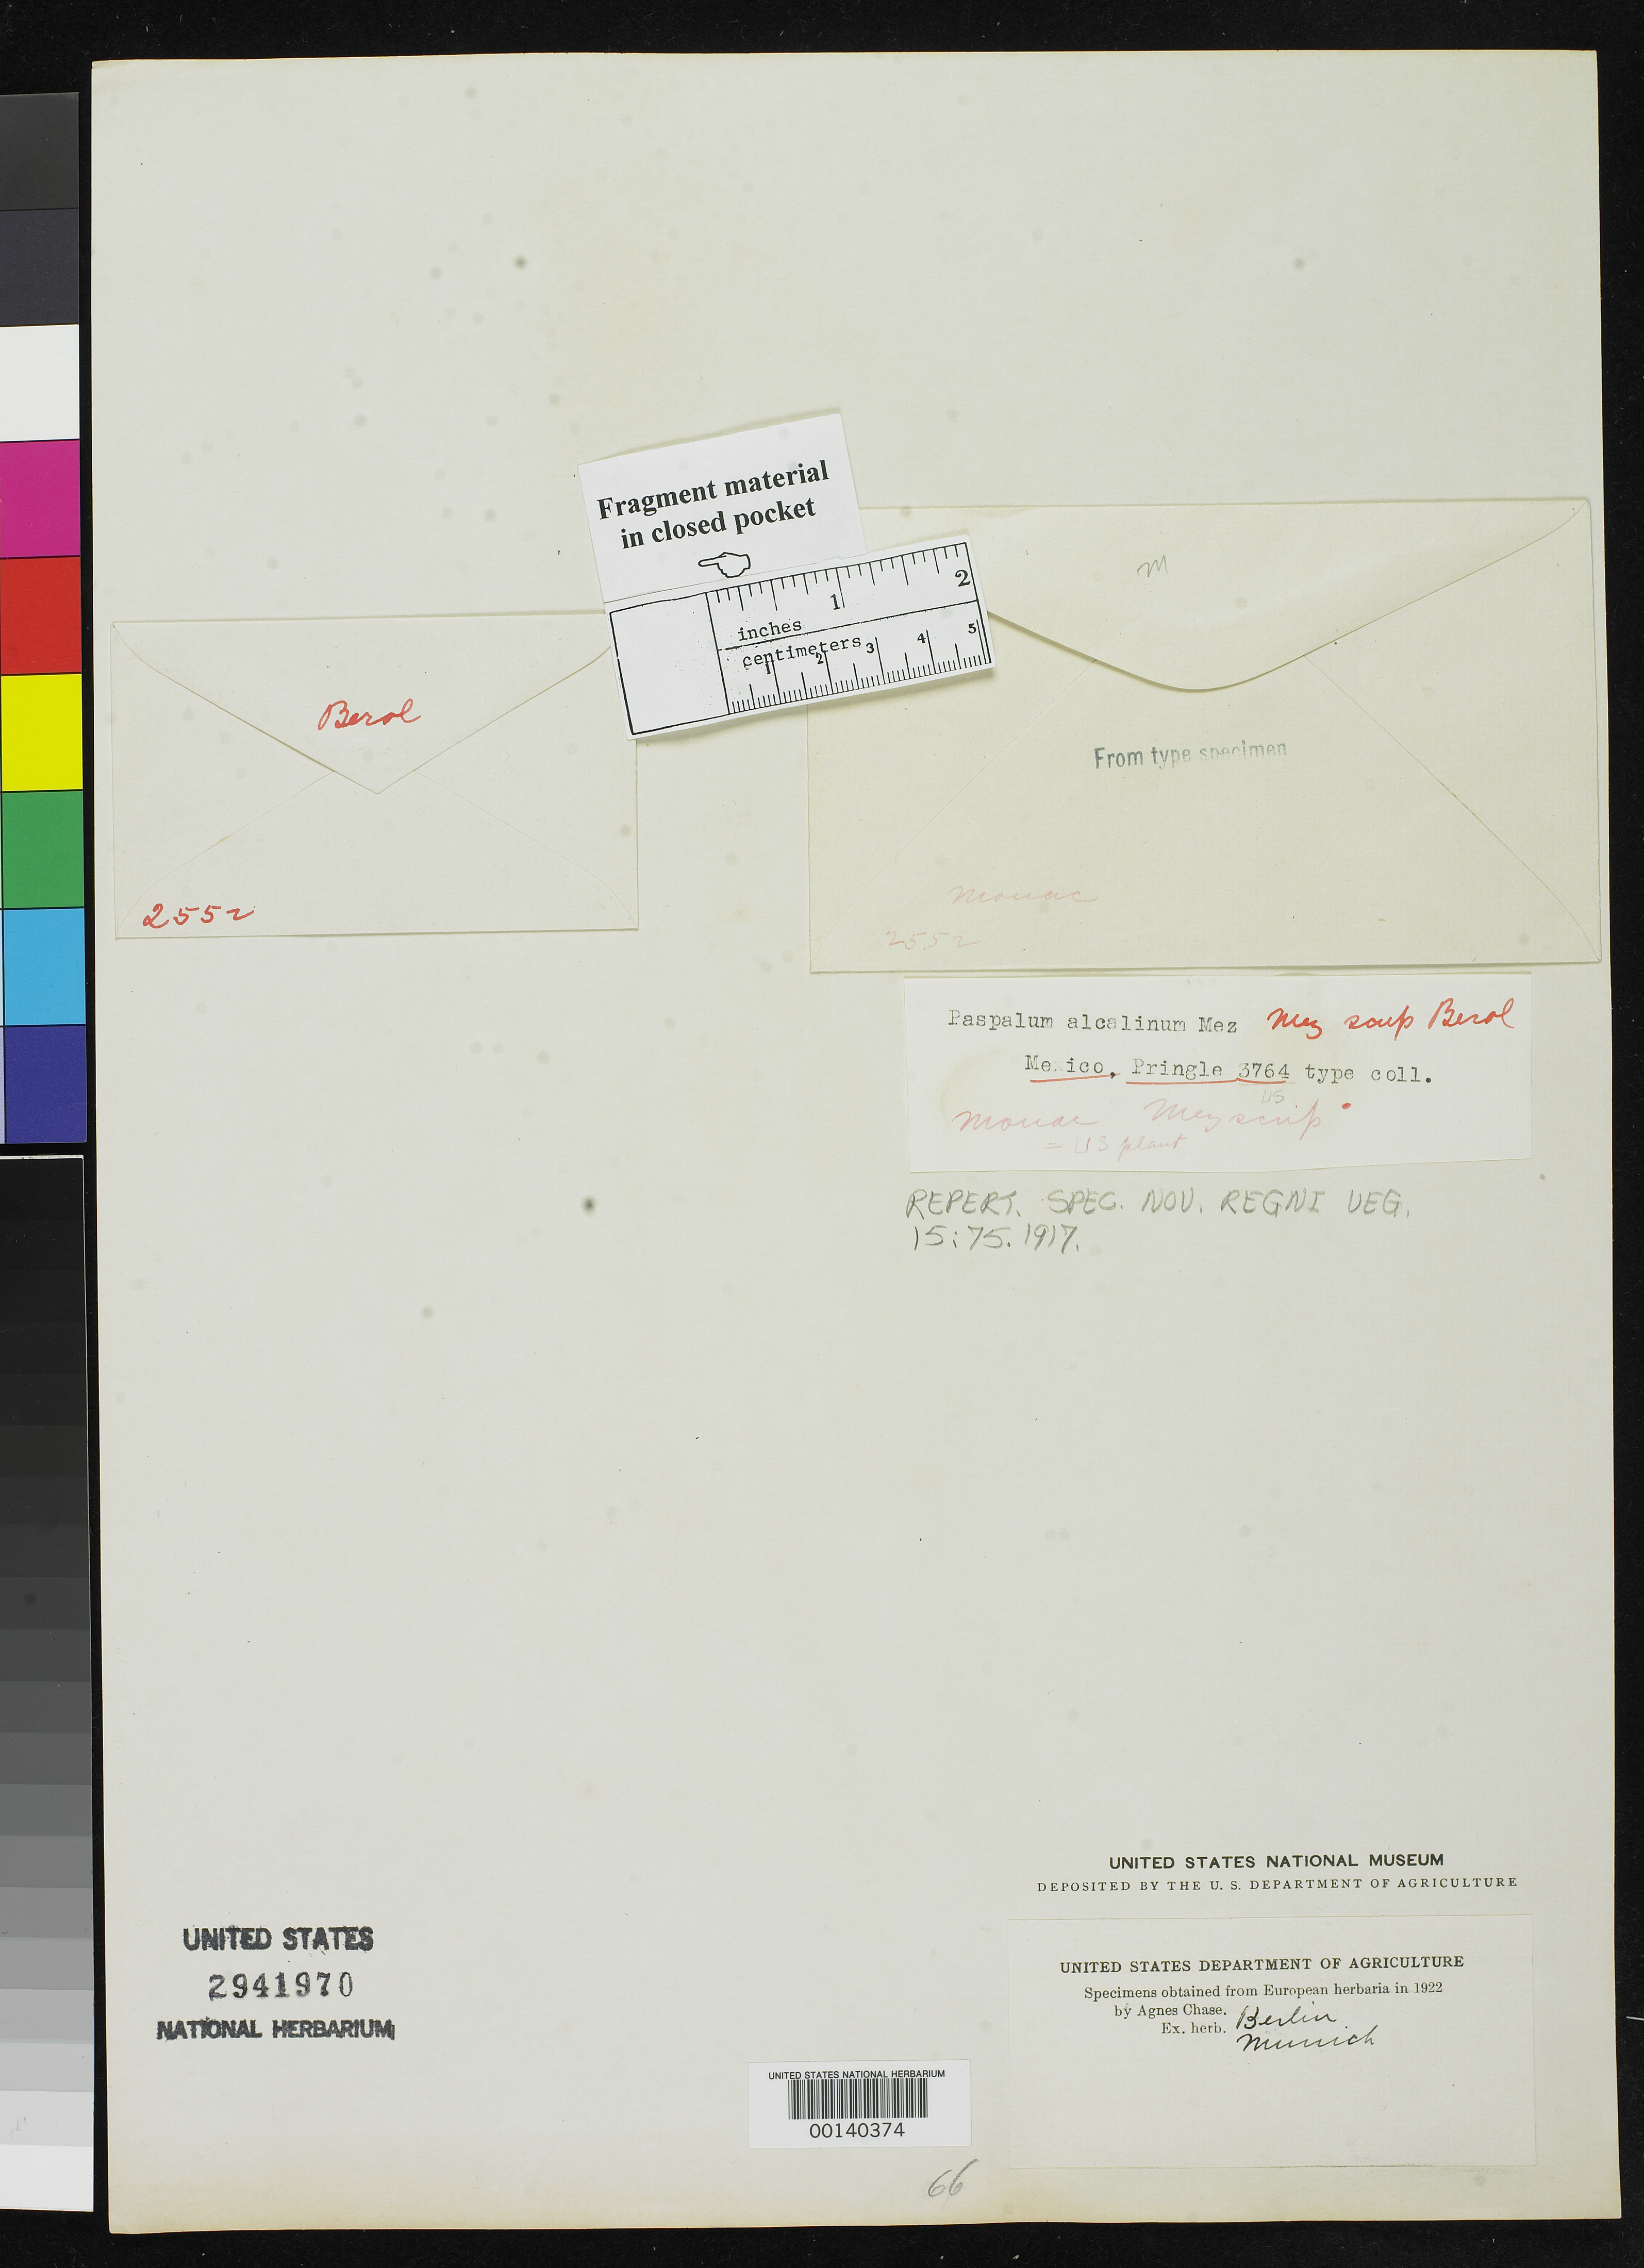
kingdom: Plantae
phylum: Tracheophyta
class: Liliopsida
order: Poales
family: Poaceae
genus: Paspalum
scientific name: Paspalum alcalinum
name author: Mez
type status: Isotype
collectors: C. G. Pringle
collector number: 3764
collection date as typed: Jun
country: Mexico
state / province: San Luis Potosi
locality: Near Hacienda de Angostura.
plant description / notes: Fragmentary material of type specimens ex herb. Berlin & ex herb. Munich.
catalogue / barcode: US 2941970